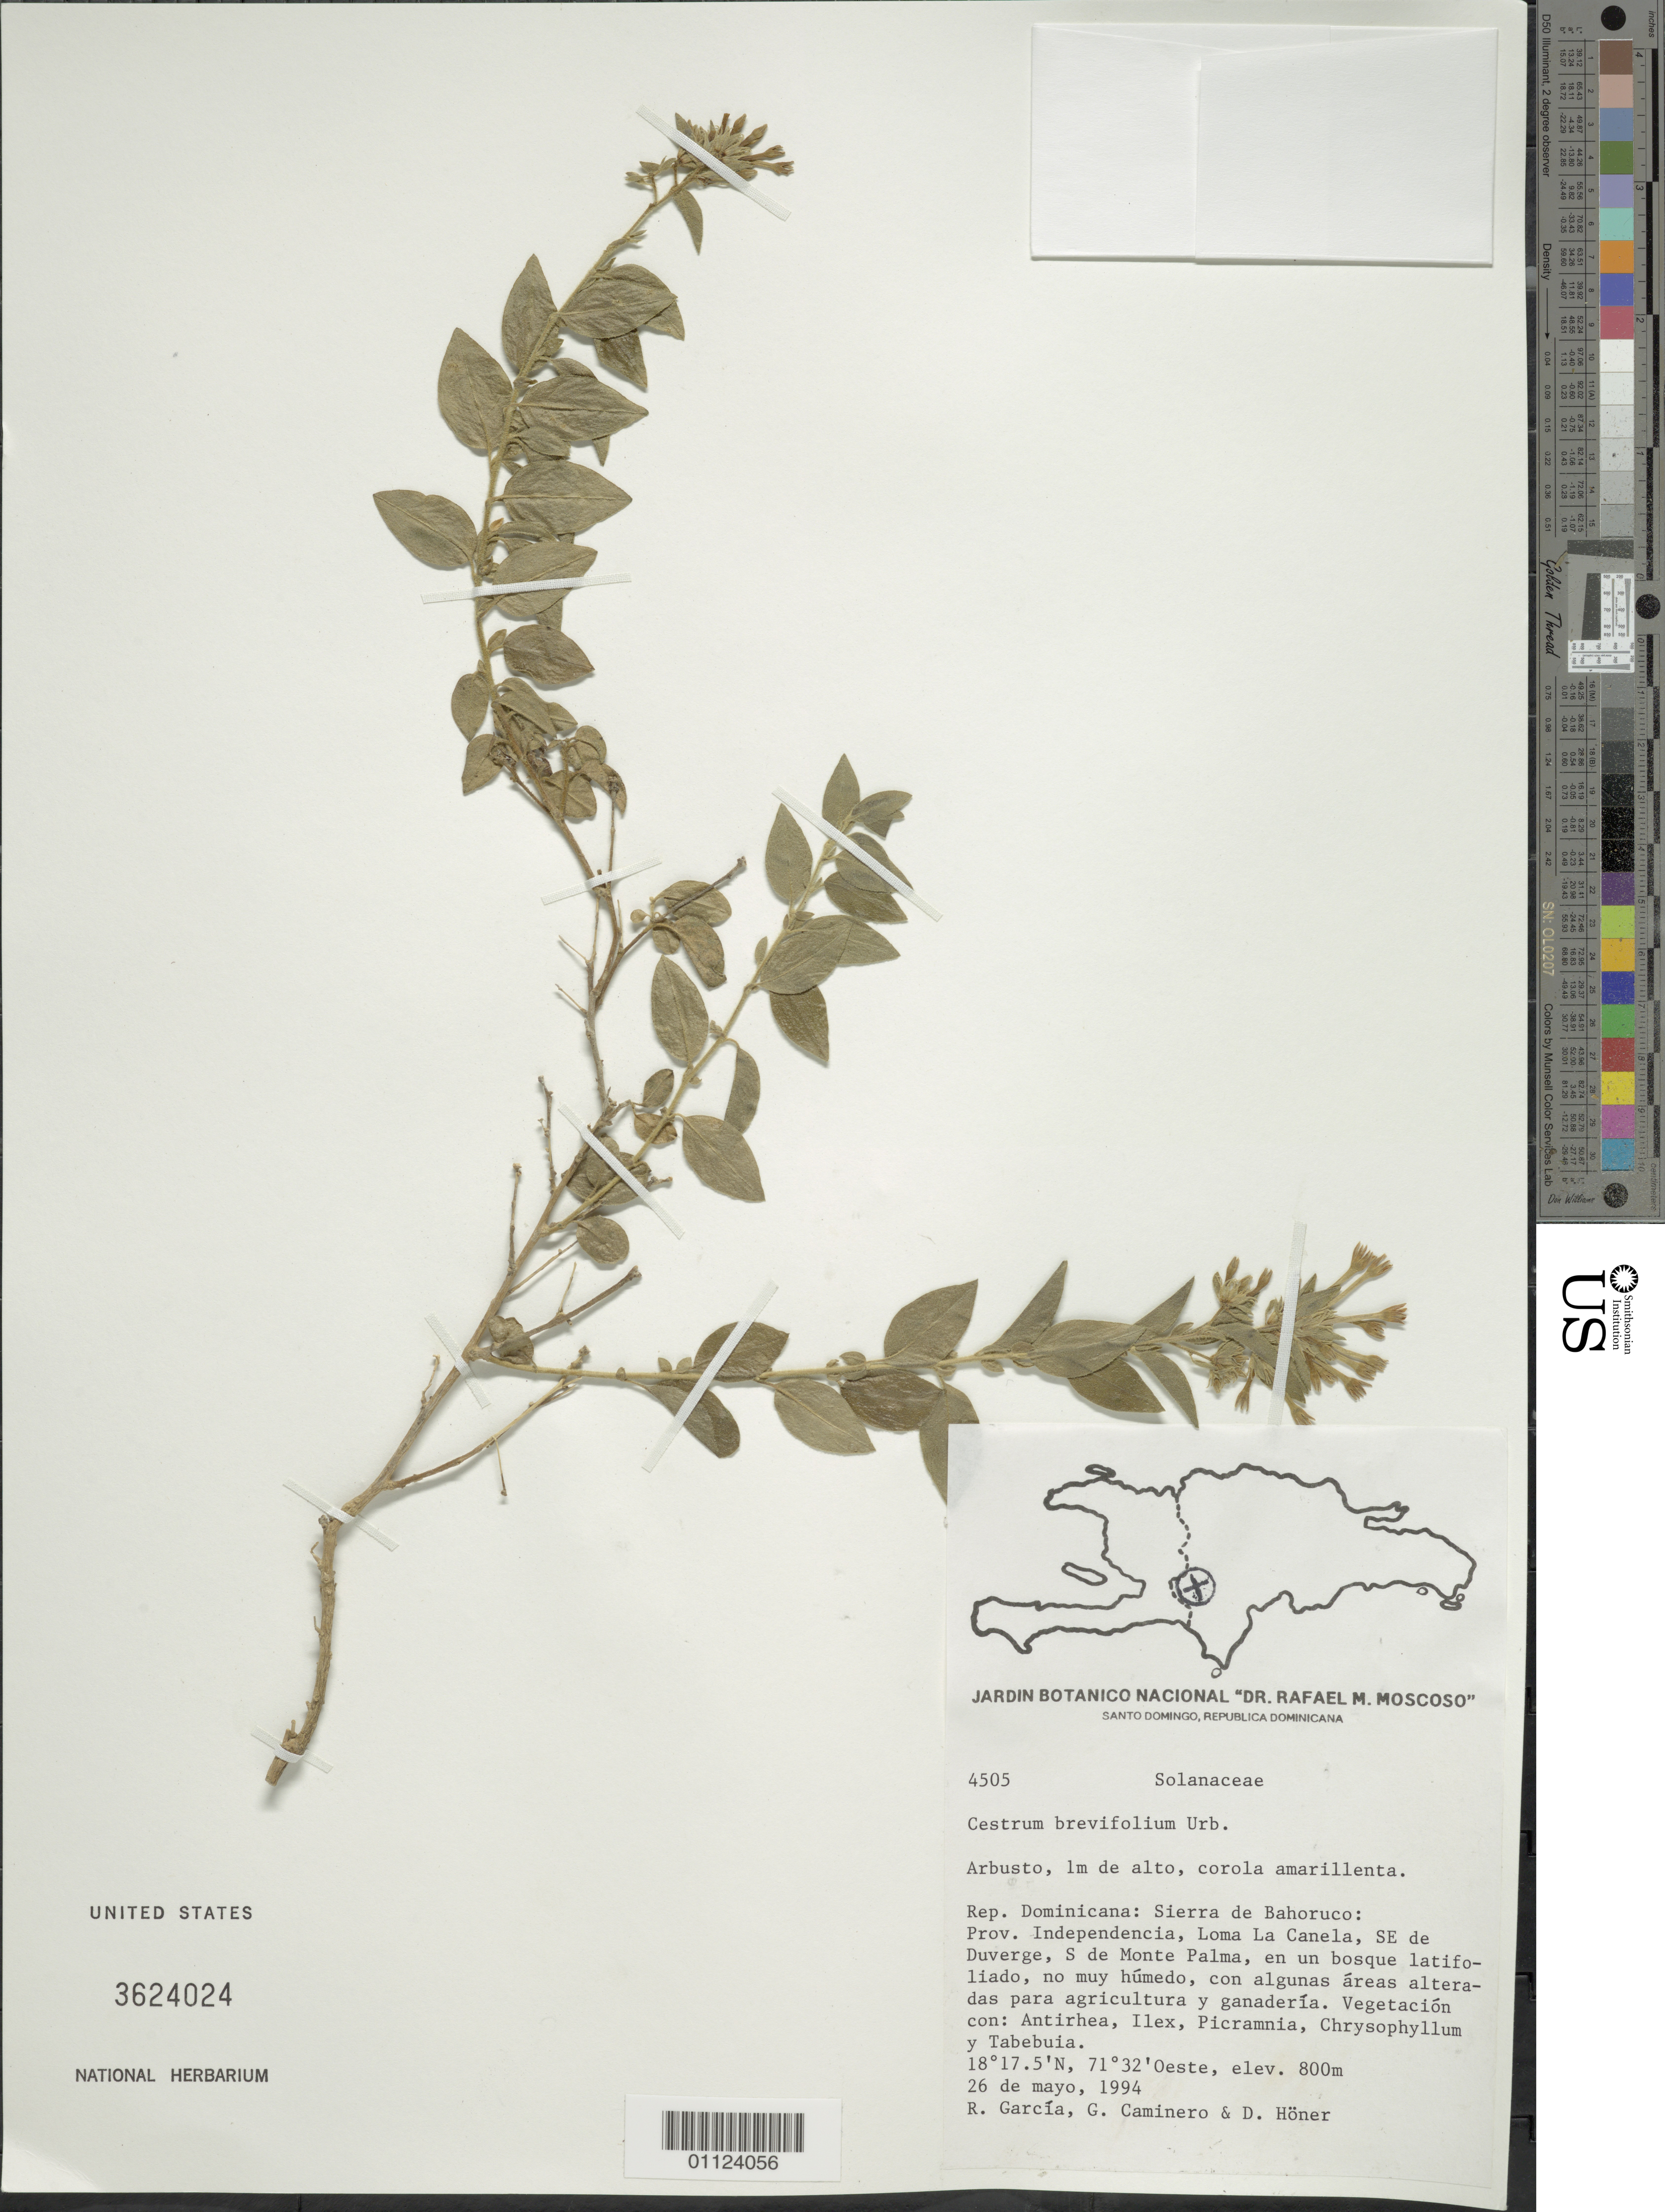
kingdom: Plantae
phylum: Tracheophyta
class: Magnoliopsida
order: Solanales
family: Solanaceae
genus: Cestrum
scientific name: Cestrum brevifolium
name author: Urb.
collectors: R. G. García, G. Caminero & D. Höner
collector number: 4505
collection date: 1994-05-26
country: Dominican Republic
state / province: Independencia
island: Hispaniola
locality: Sierra de Bahoruco, Loma La Canela, SE de Duverge, S de Monte Palma.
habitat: En un bosque latifoliado, no muy húmedo, con algunas áreas alteradas para agricultura y ganadería, Vegetación con: Antirhea, Ilex, Picramnia, Chrysophyllum y Tabebuia.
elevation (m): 800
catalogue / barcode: US 3624024